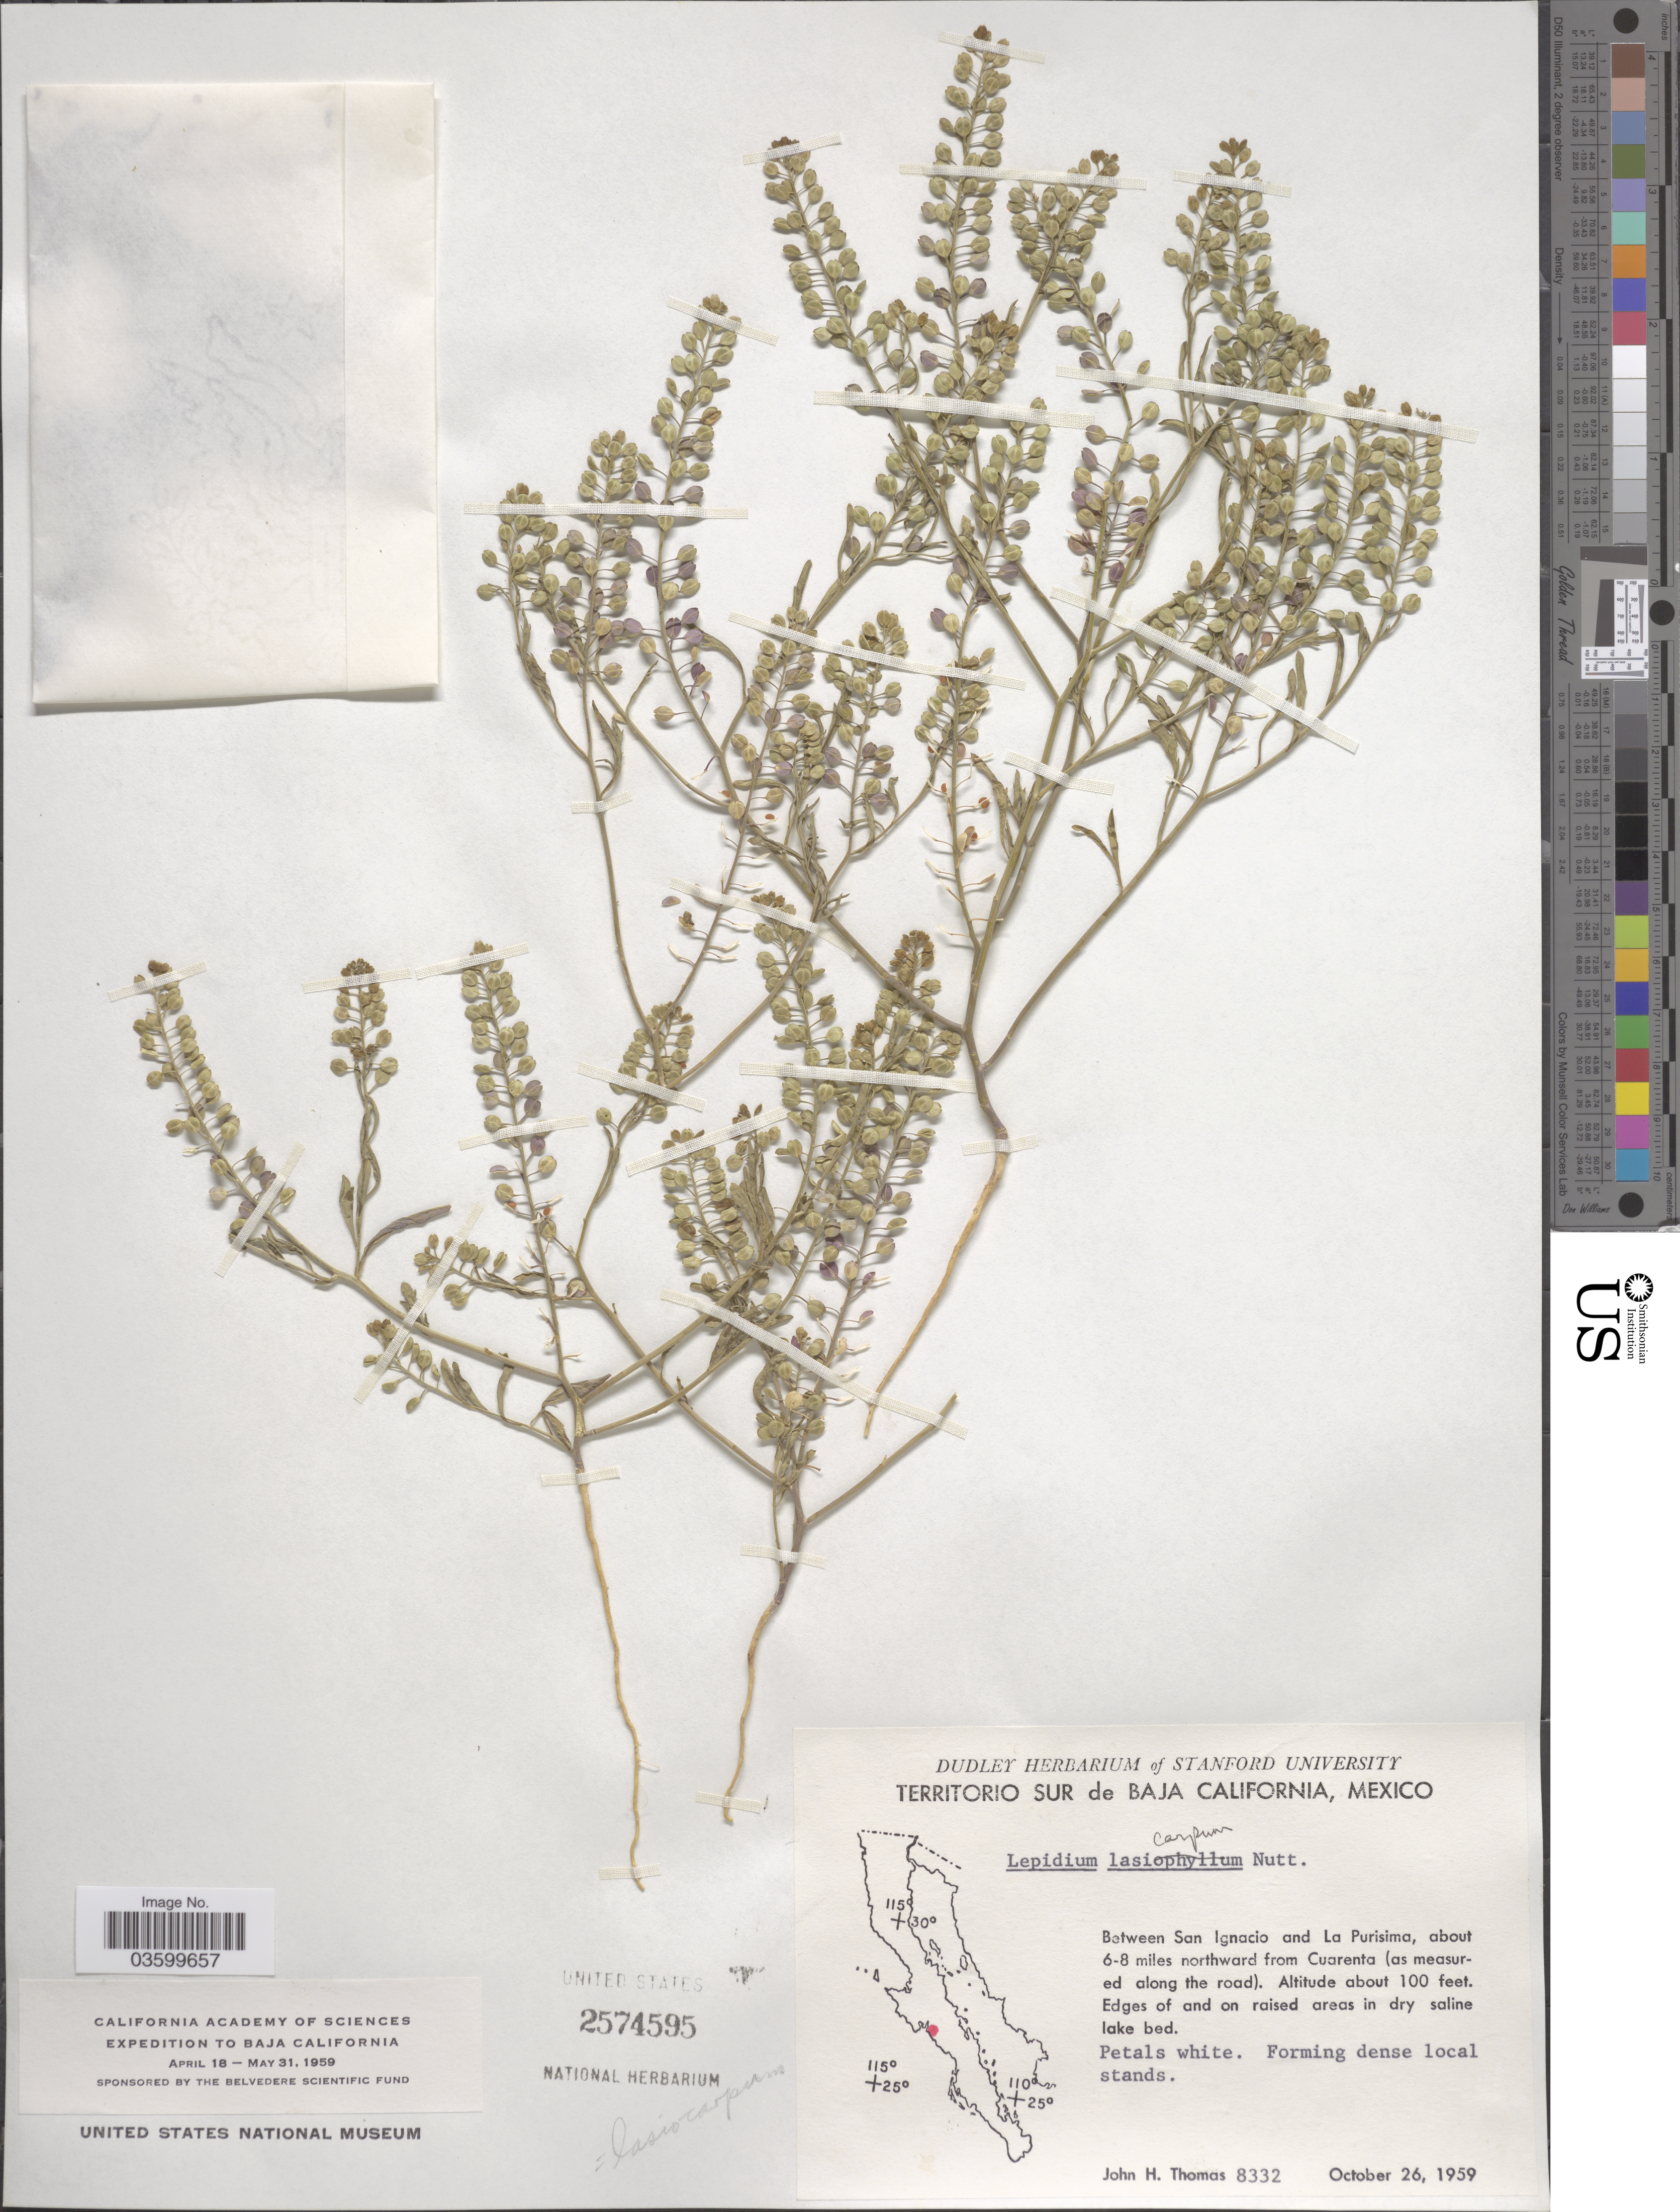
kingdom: Plantae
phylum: Tracheophyta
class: Magnoliopsida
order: Brassicales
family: Brassicaceae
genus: Lepidium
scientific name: Lepidium lasiocarpum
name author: Nutt.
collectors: J. H. Thomas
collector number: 8332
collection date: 1959-10-26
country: Mexico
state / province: Baja California Sur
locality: Between San Ignacio and La Purisima, about 6-8 miles northward from Cuarenta (as measured along the road).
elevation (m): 30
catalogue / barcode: US 2574595